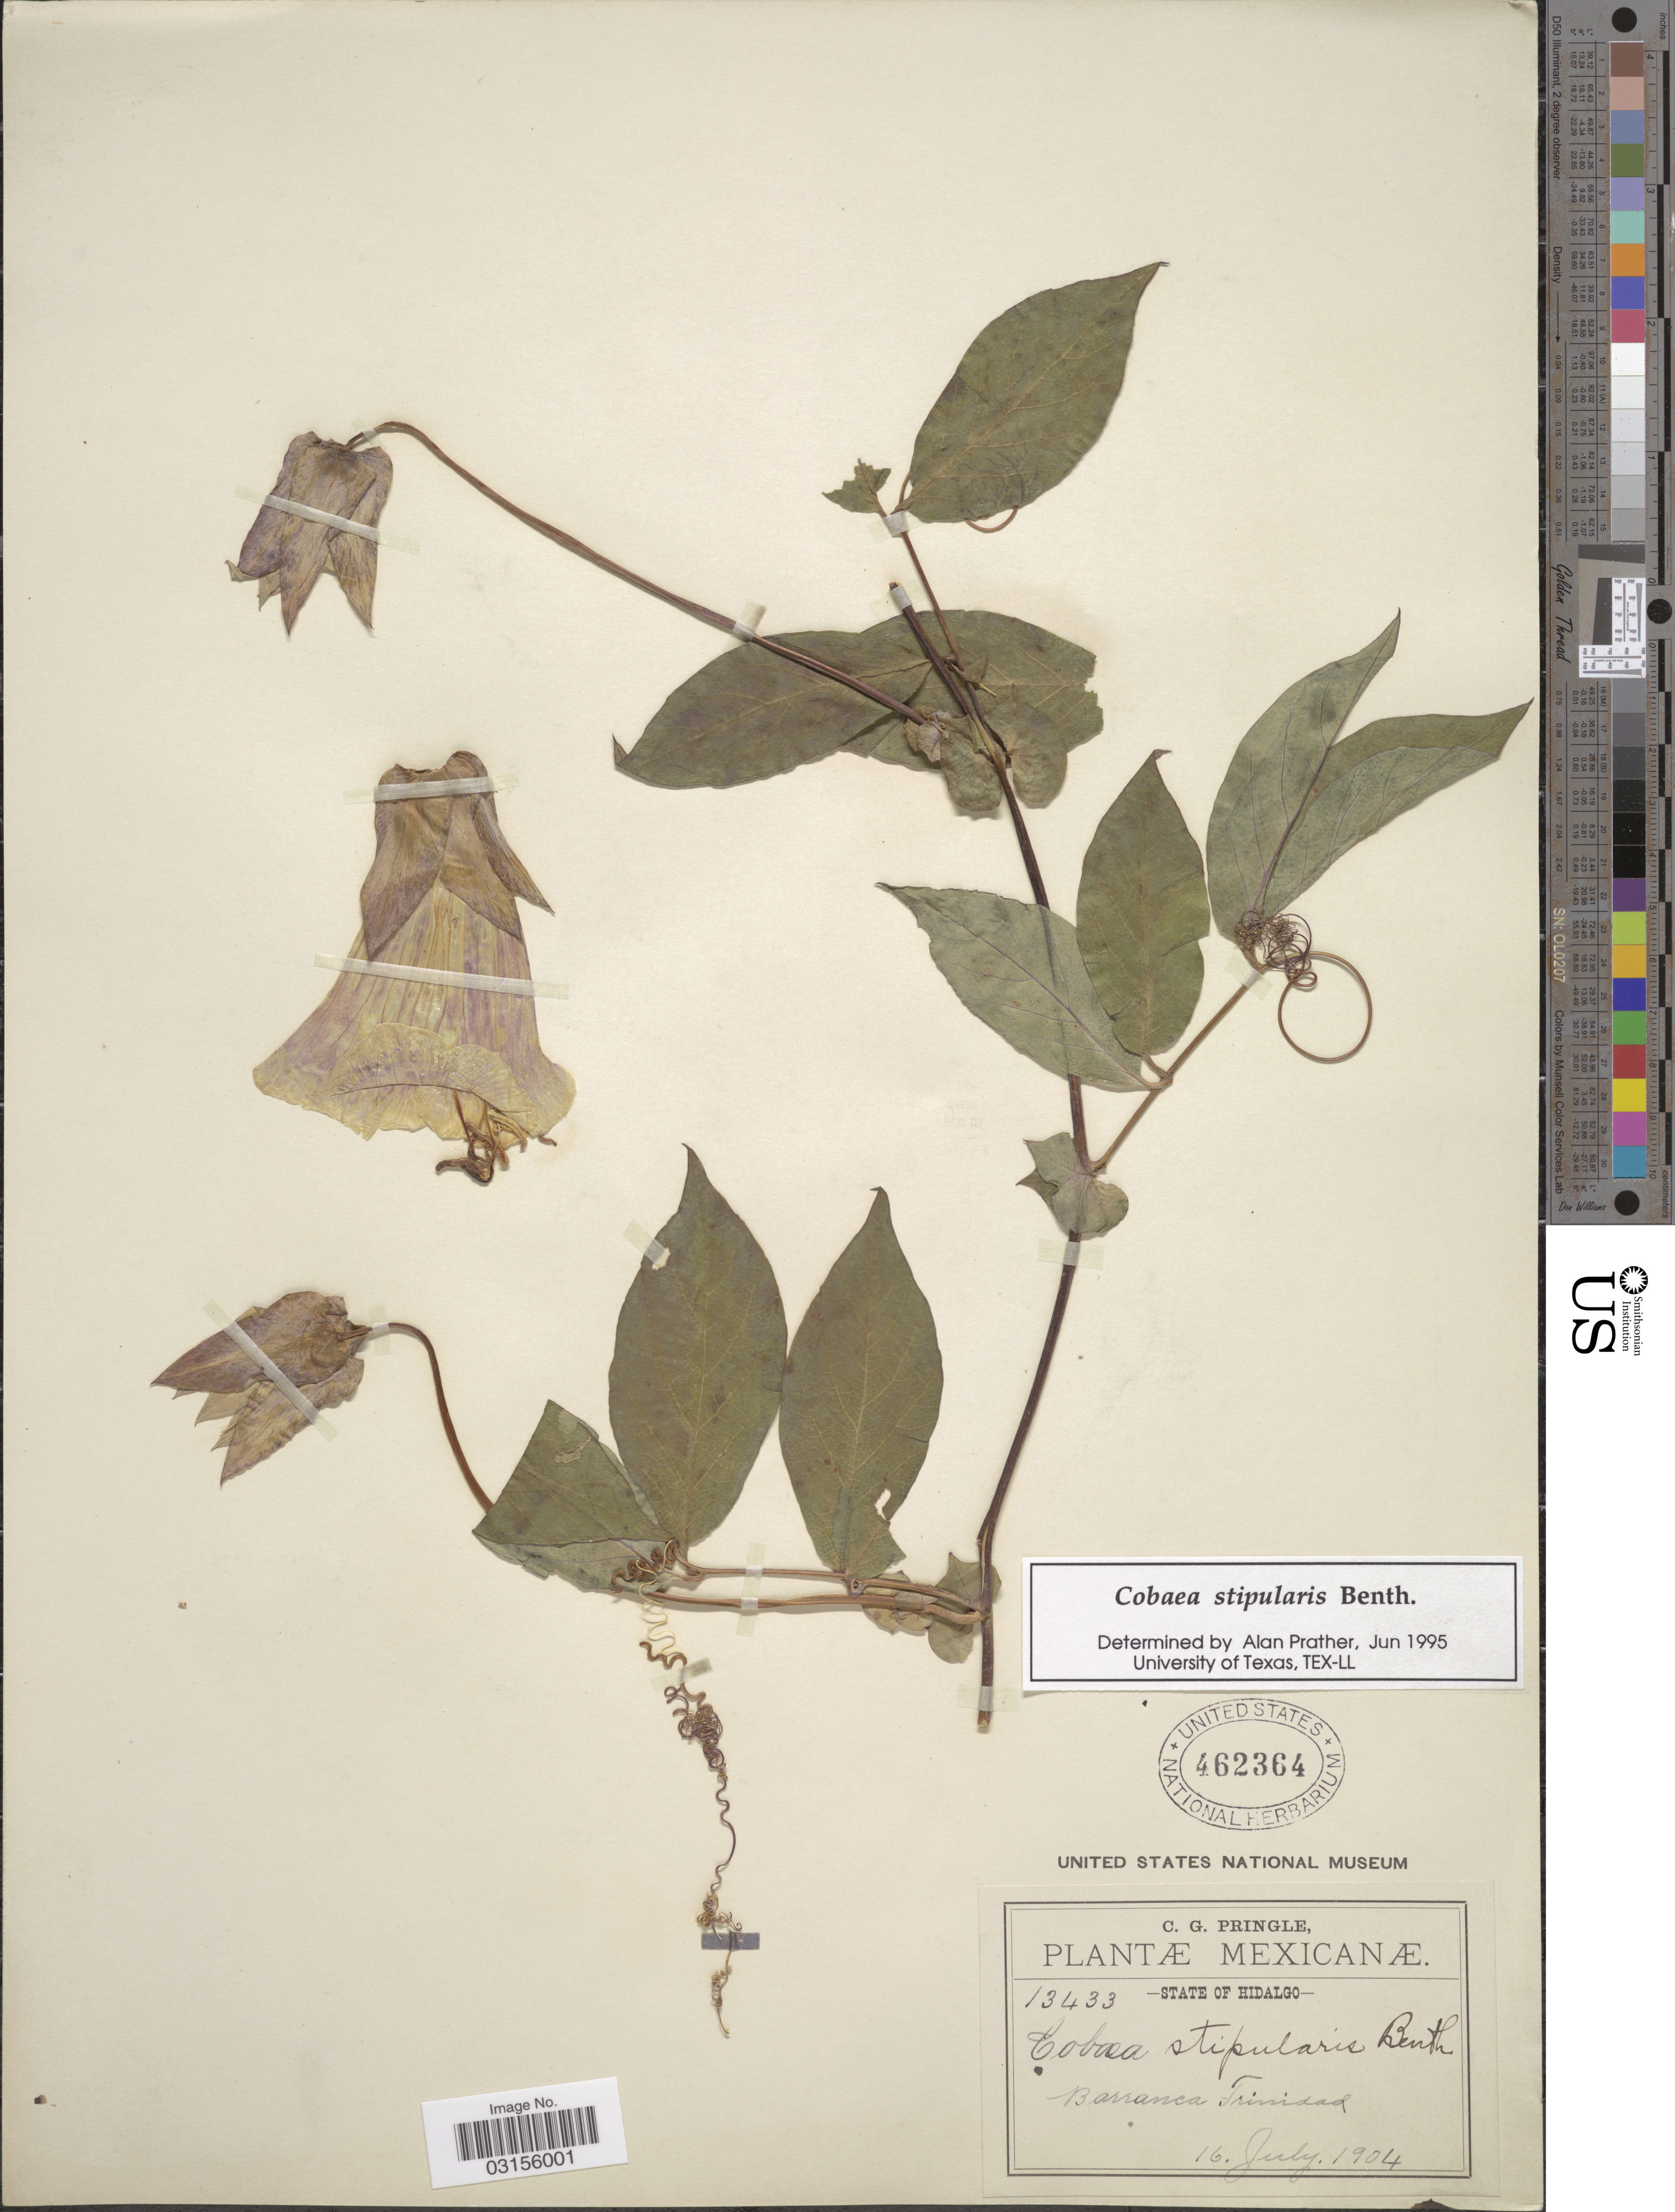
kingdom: Plantae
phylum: Tracheophyta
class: Magnoliopsida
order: Ericales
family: Polemoniaceae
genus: Cobaea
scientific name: Cobaea stipularis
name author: Benth.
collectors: C. G. Pringle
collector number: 13433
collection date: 1904-07-16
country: Mexico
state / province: Hidalgo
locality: Barranca Trinidad.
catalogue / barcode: US 462364